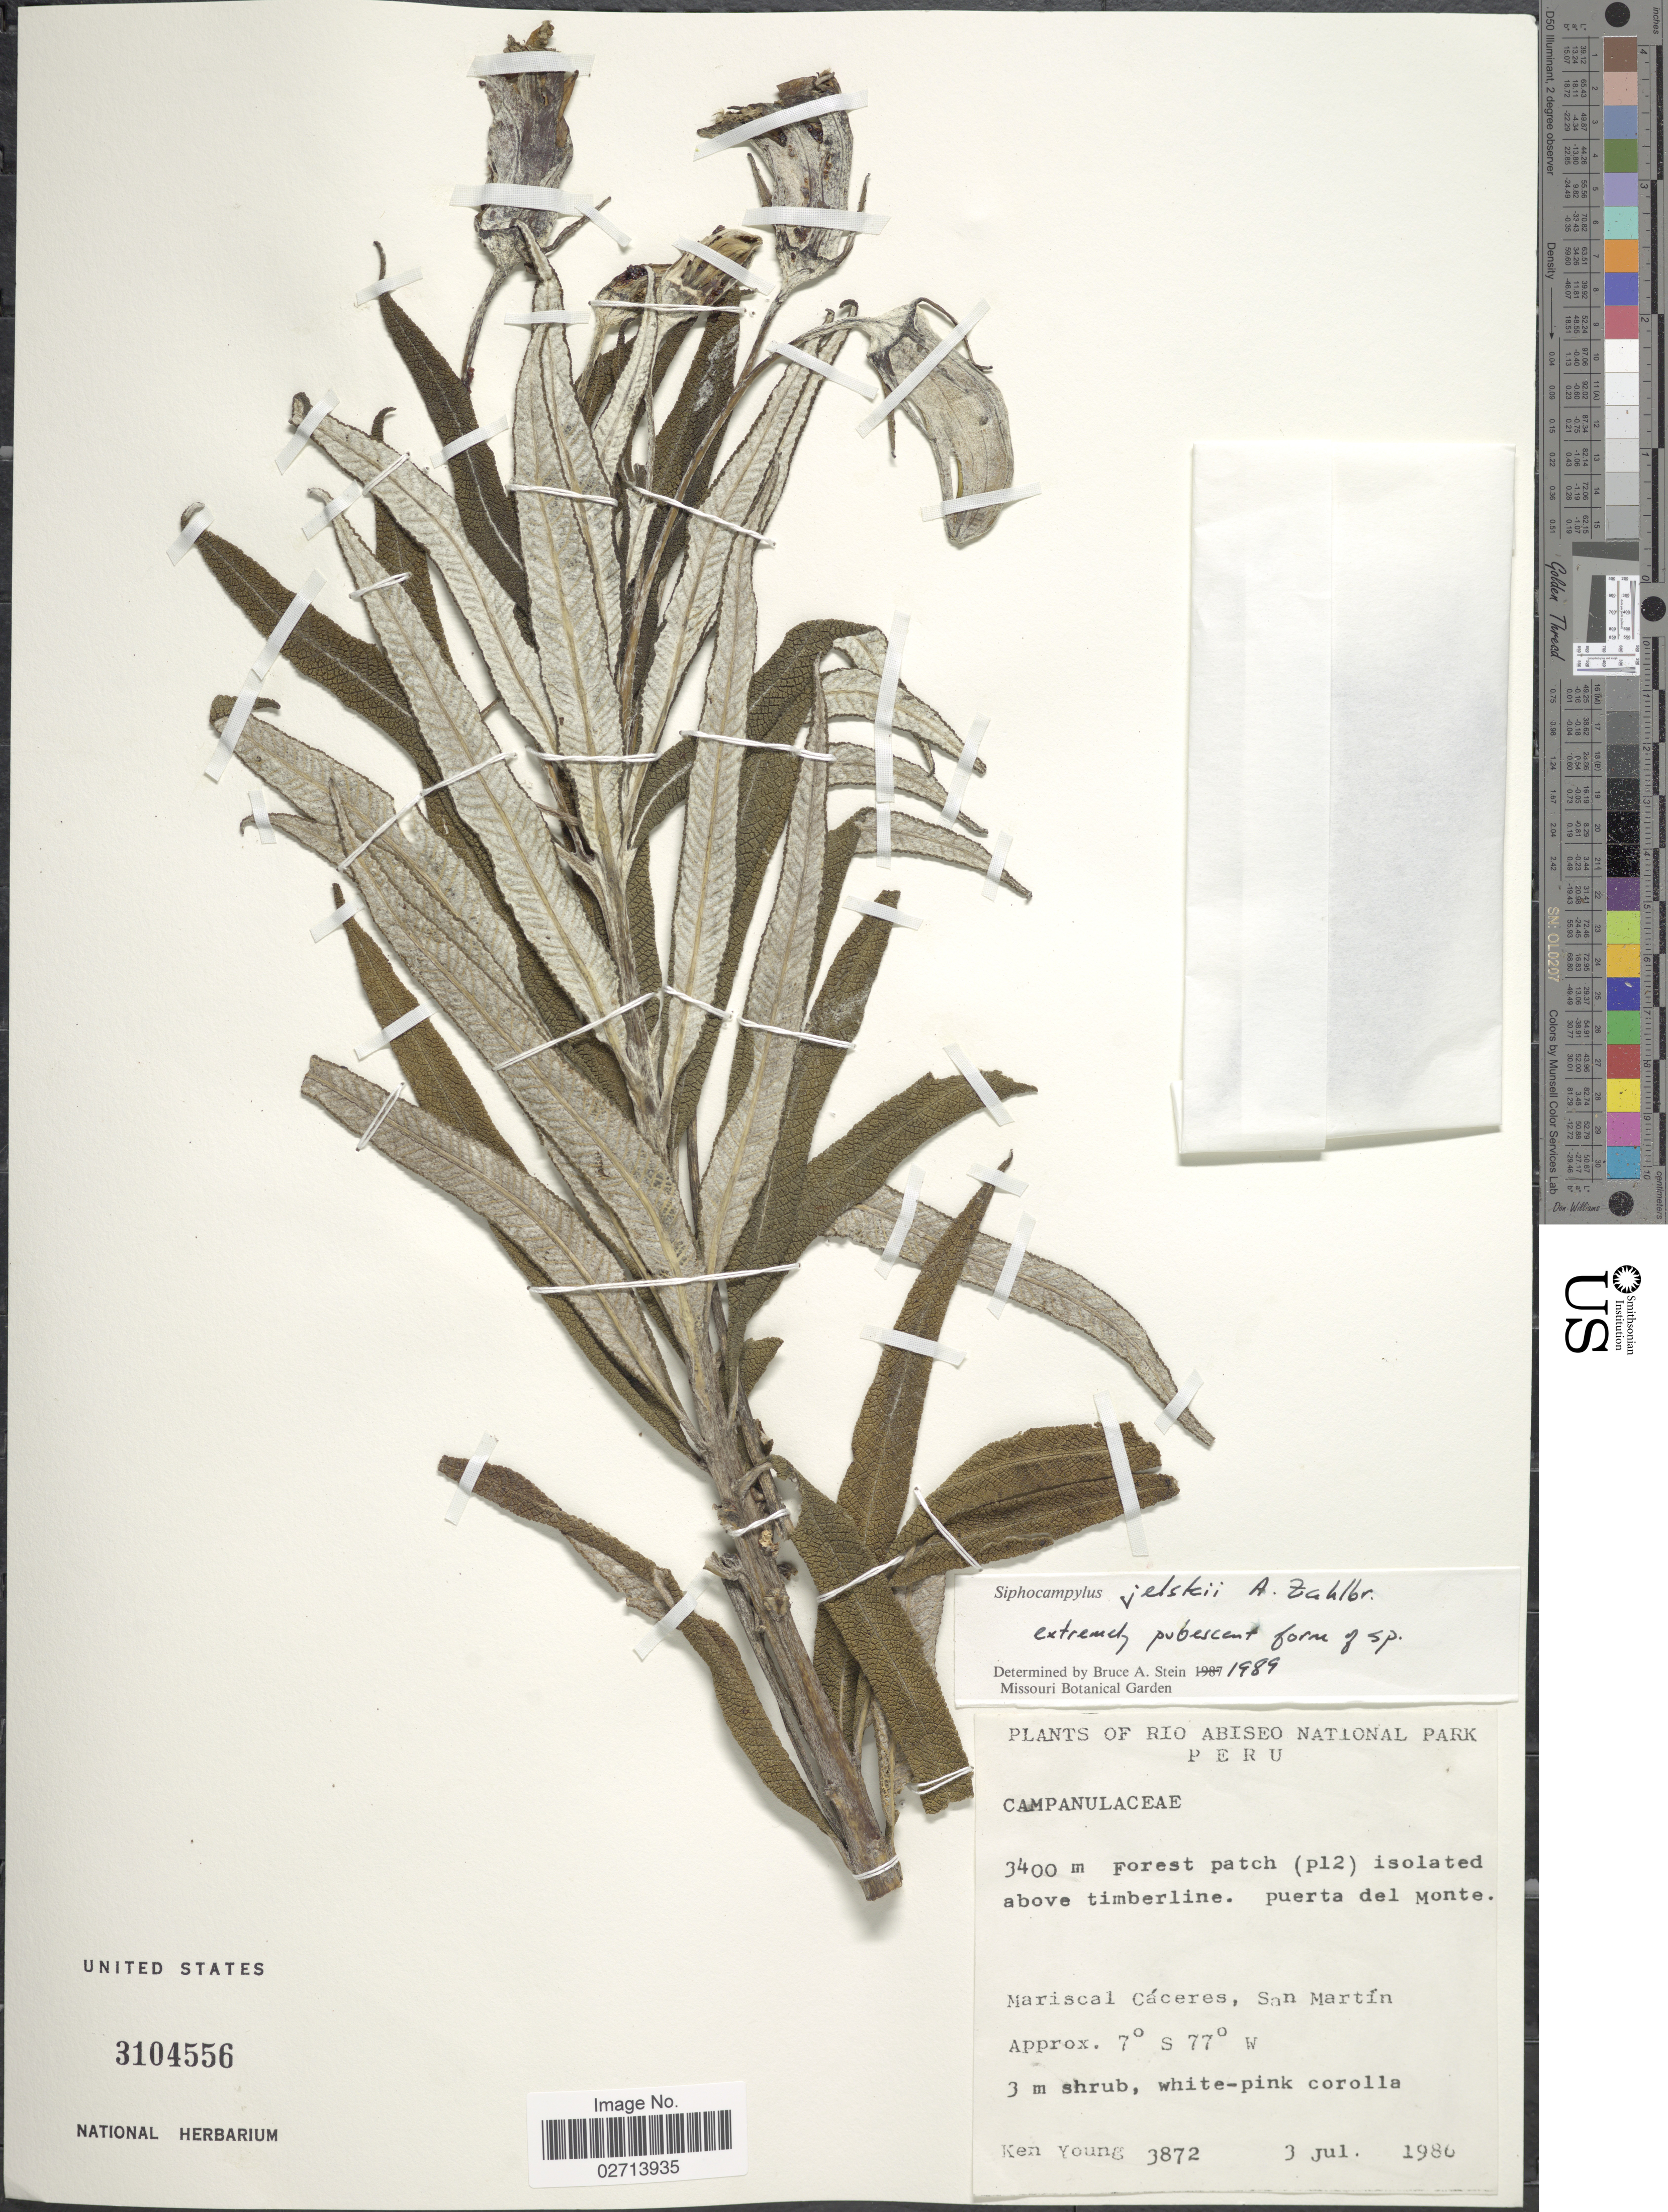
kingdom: Plantae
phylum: Tracheophyta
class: Magnoliopsida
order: Asterales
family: Campanulaceae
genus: Siphocampylus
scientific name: Siphocampylus jelskii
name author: Zahlbr.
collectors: K. Young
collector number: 3872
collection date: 1986-07-03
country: Peru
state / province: San Martín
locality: Puerta del Monte. Mariscal Cáceres.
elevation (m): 3400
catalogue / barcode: US 3104556